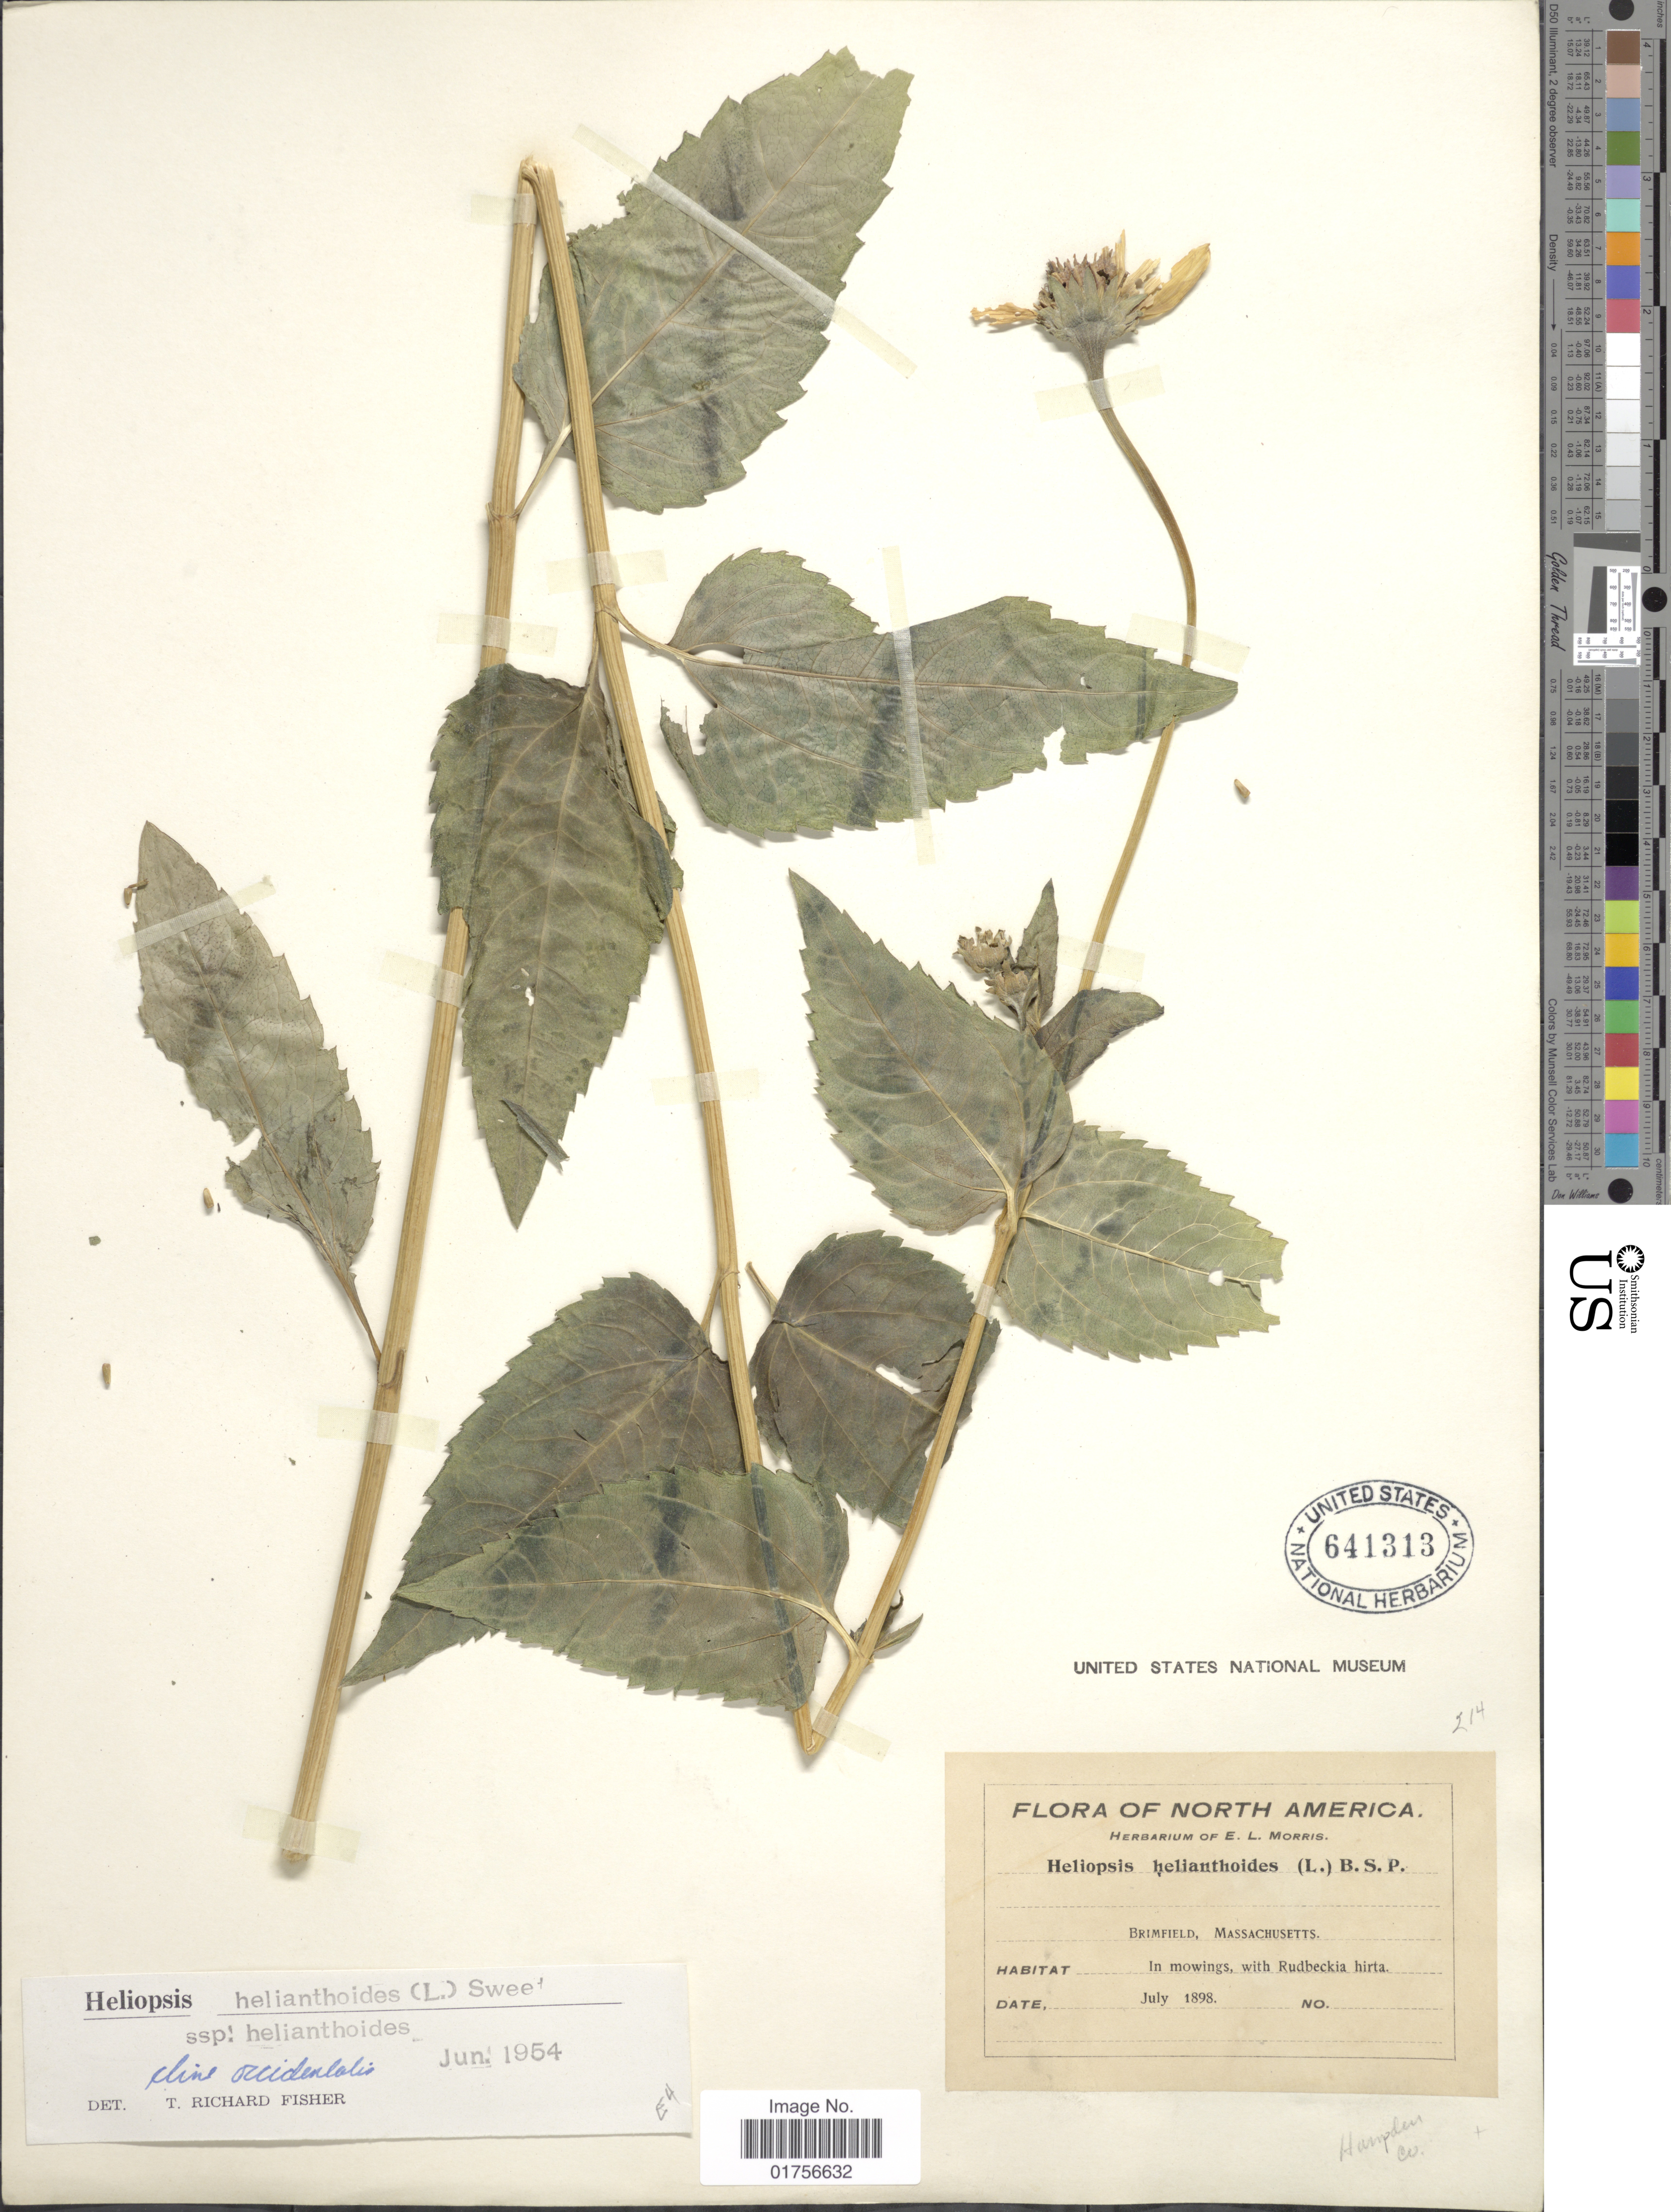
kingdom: Plantae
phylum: Tracheophyta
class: Magnoliopsida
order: Asterales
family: Asteraceae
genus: Heliopsis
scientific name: Heliopsis helianthoides subsp. helianthoides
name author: (L.) Sweet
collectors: ex herb. E.L. Morris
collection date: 1898-07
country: United States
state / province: Massachusetts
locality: Brimfield, Masschusetts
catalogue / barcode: US 641313